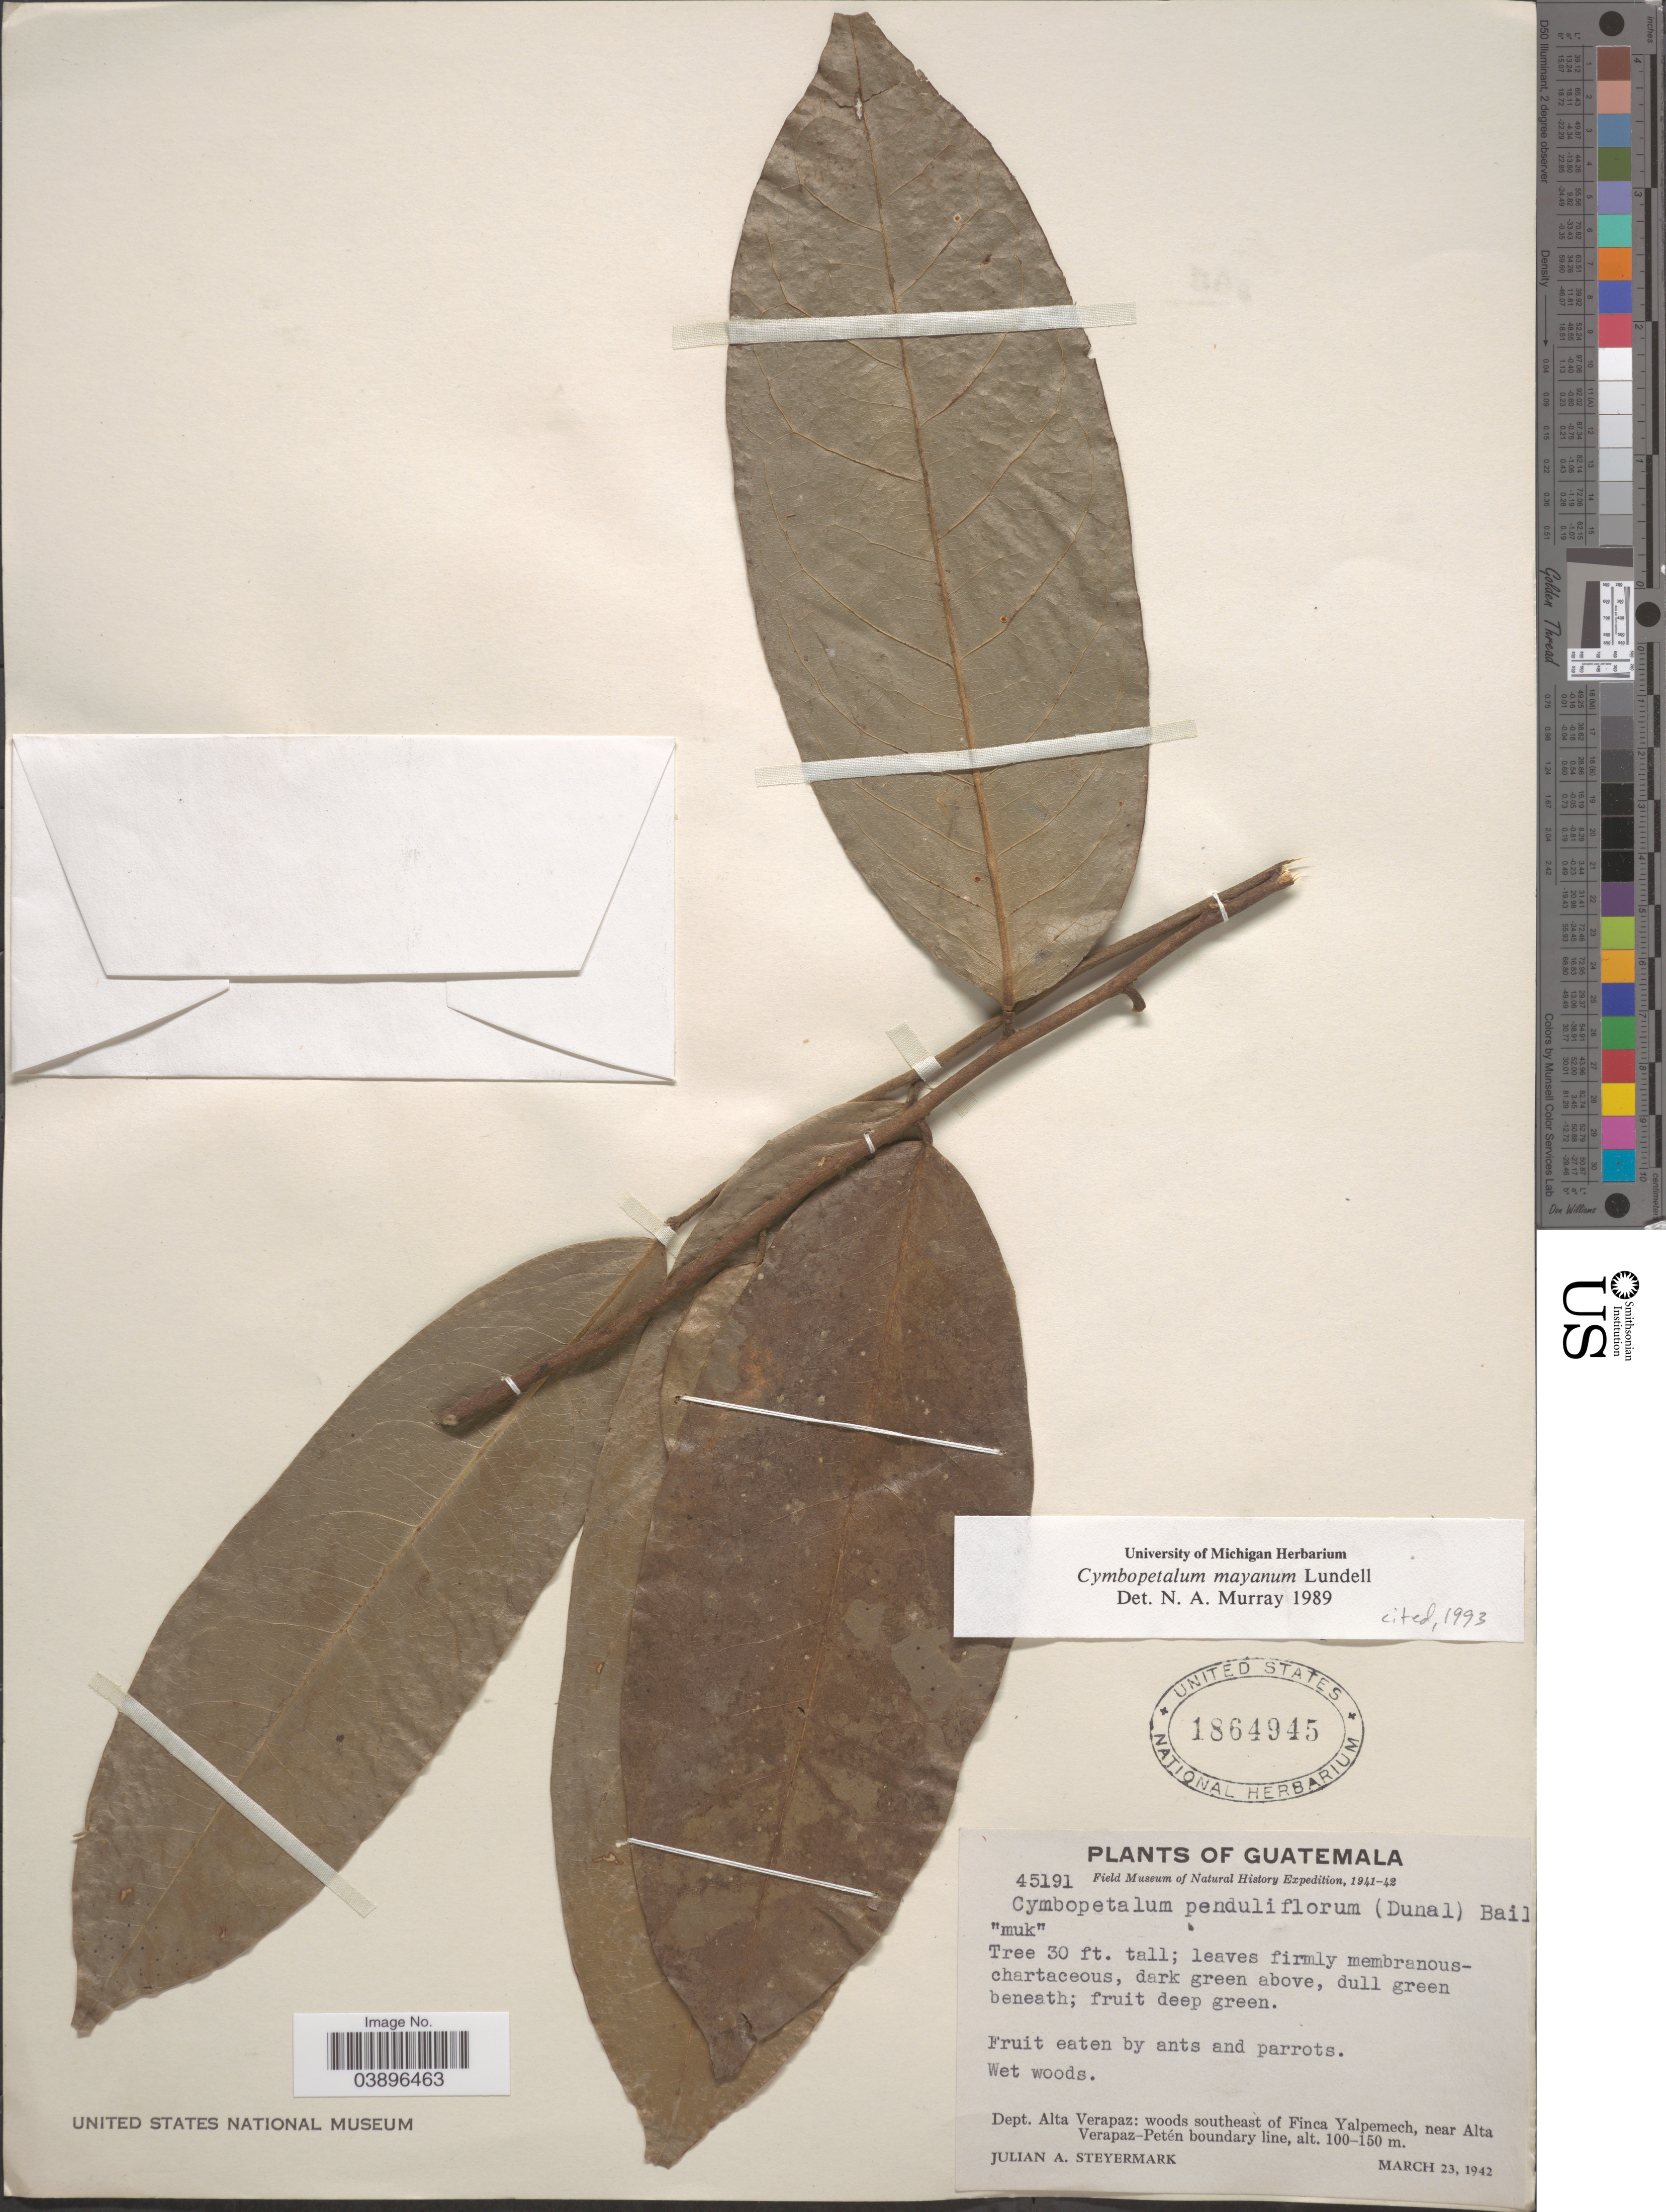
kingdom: Plantae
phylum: Tracheophyta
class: Magnoliopsida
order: Magnoliales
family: Annonaceae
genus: Cymbopetalum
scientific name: Cymbopetalum mayanum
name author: Lundell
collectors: J. Steyermark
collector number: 45191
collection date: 1942-03-23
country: Guatemala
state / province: Alta Verapaz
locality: Dept. Alta Verapaz: woods southeast of Finca Yalpemech, near Alta Verapaz-Petén boundary line.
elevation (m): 100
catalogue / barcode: US 1864945